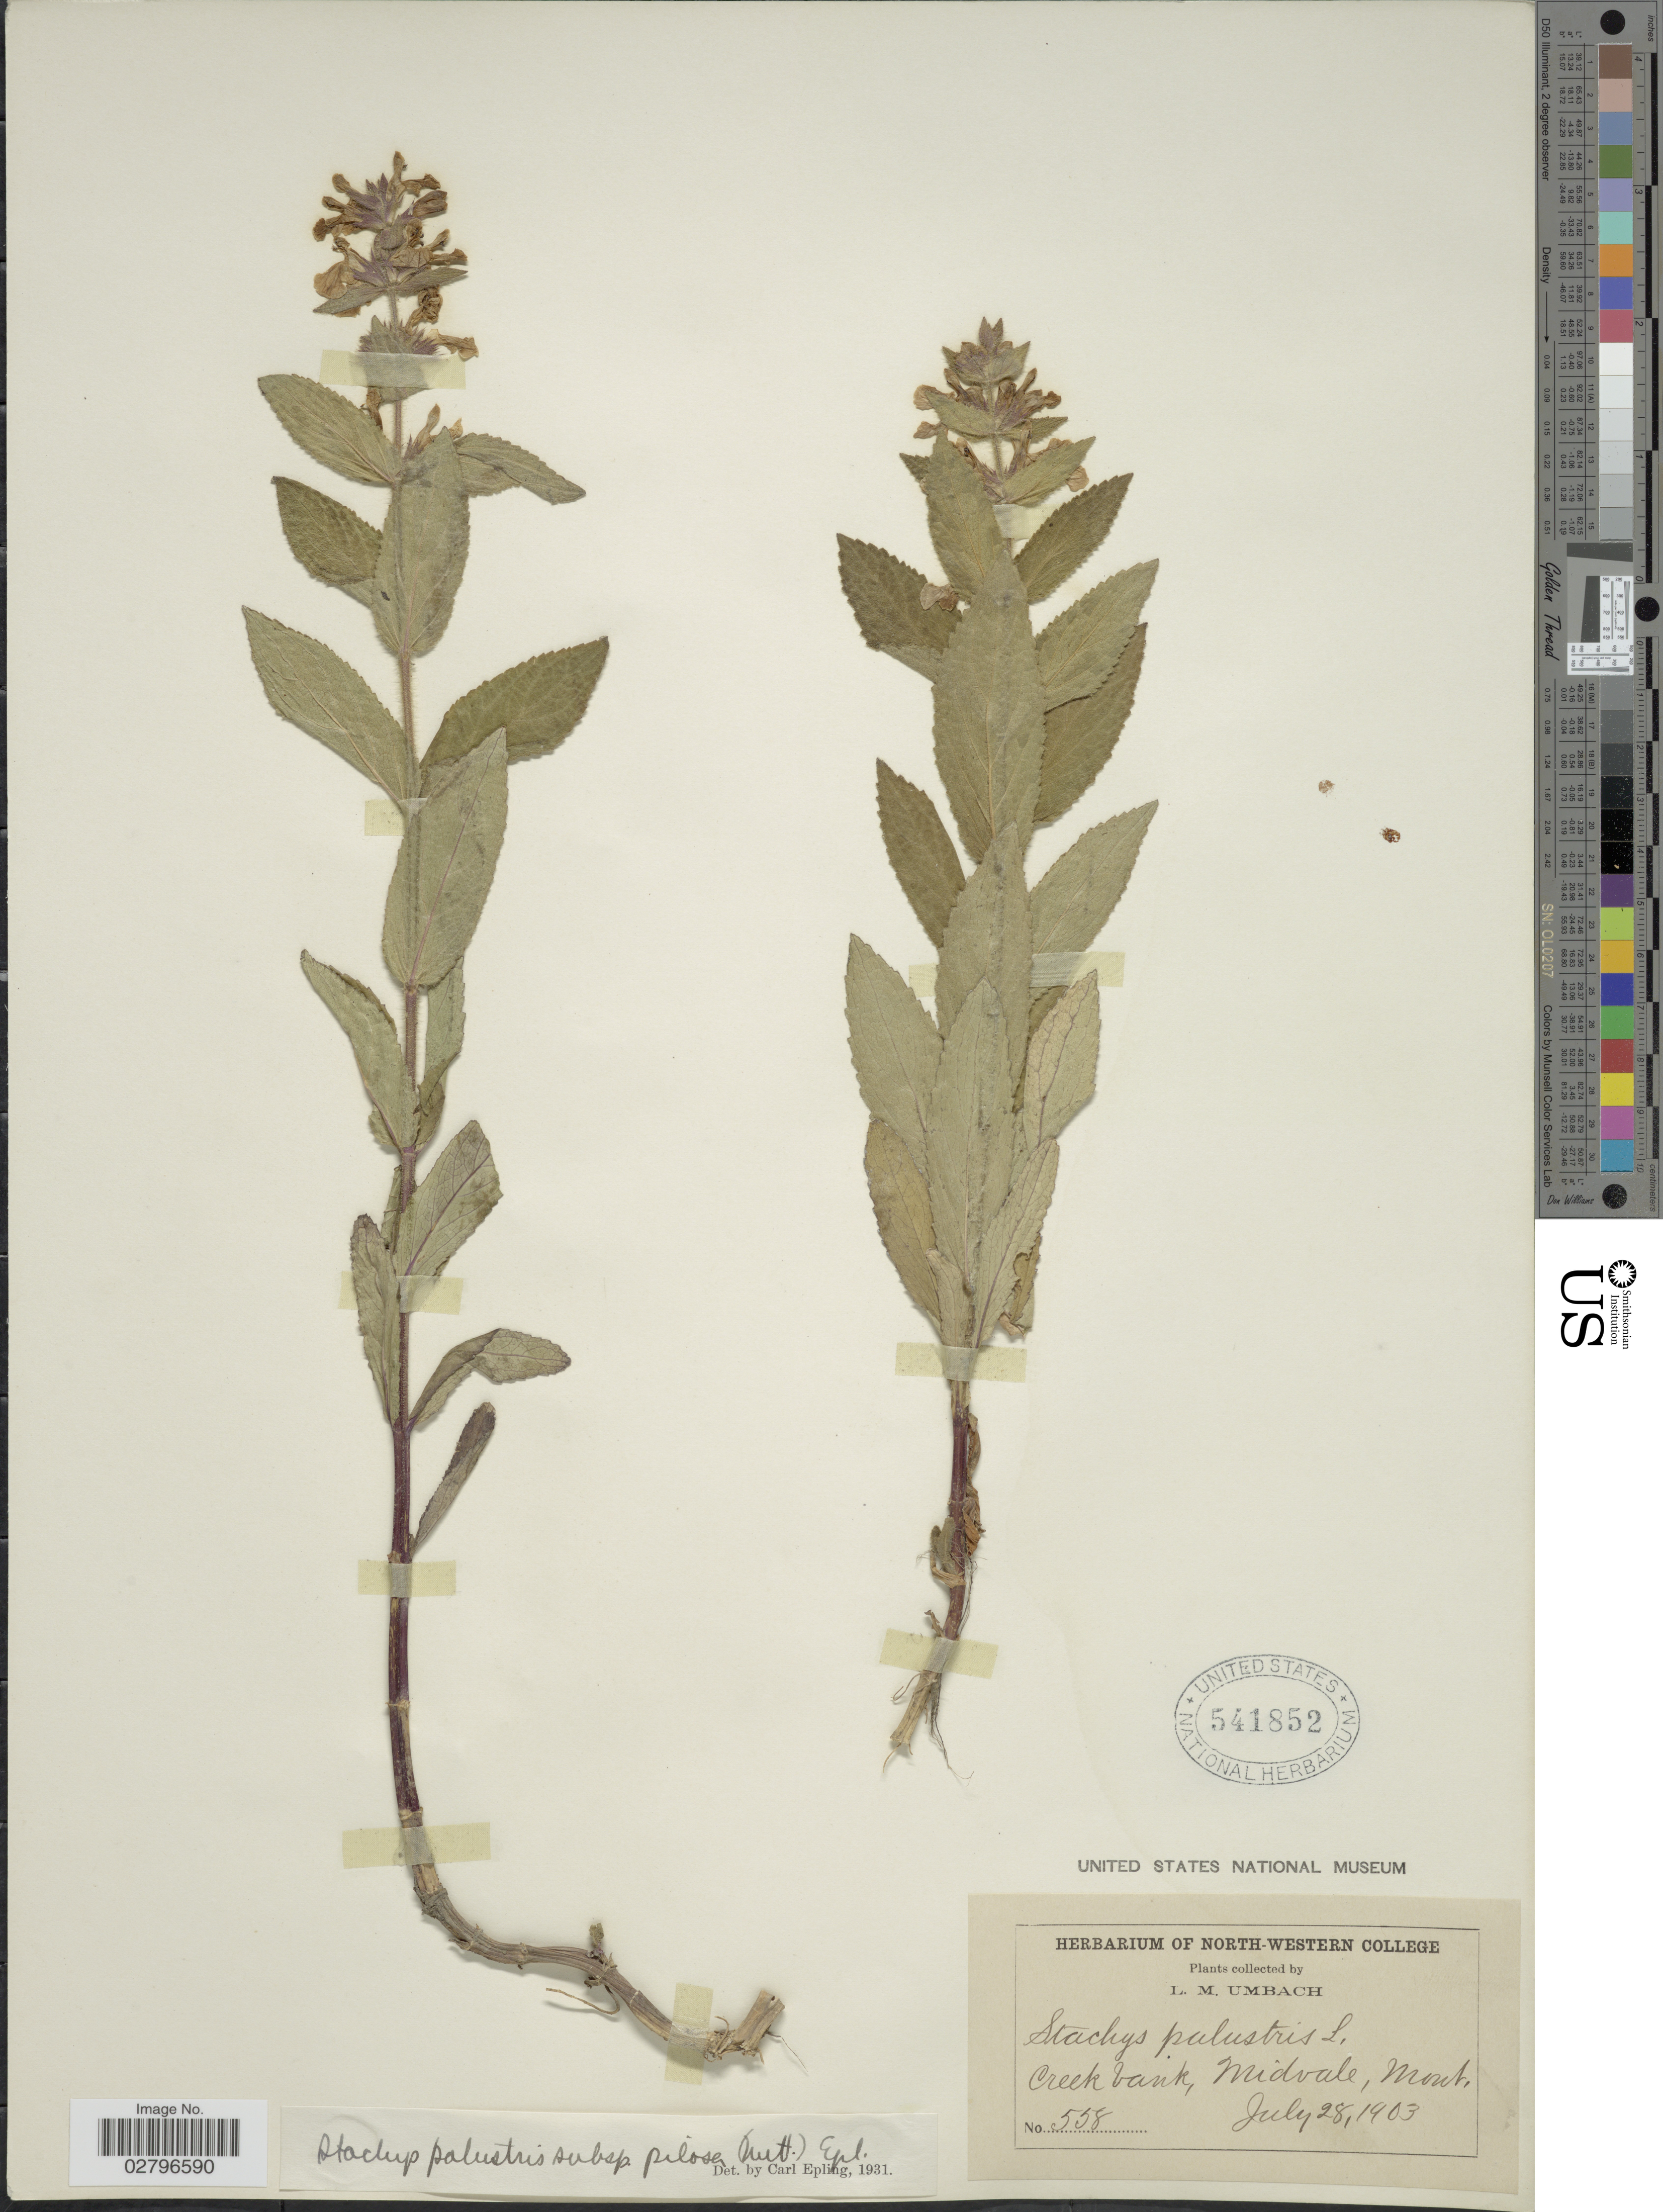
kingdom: Plantae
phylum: Tracheophyta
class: Magnoliopsida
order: Lamiales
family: Lamiaceae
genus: Stachys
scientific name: Stachys pilosa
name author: Nutt.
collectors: L. M. Umbach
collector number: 558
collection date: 1903-07-28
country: United States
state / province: Montana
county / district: Lincoln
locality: Creek bank, Midvale.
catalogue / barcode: US 541852